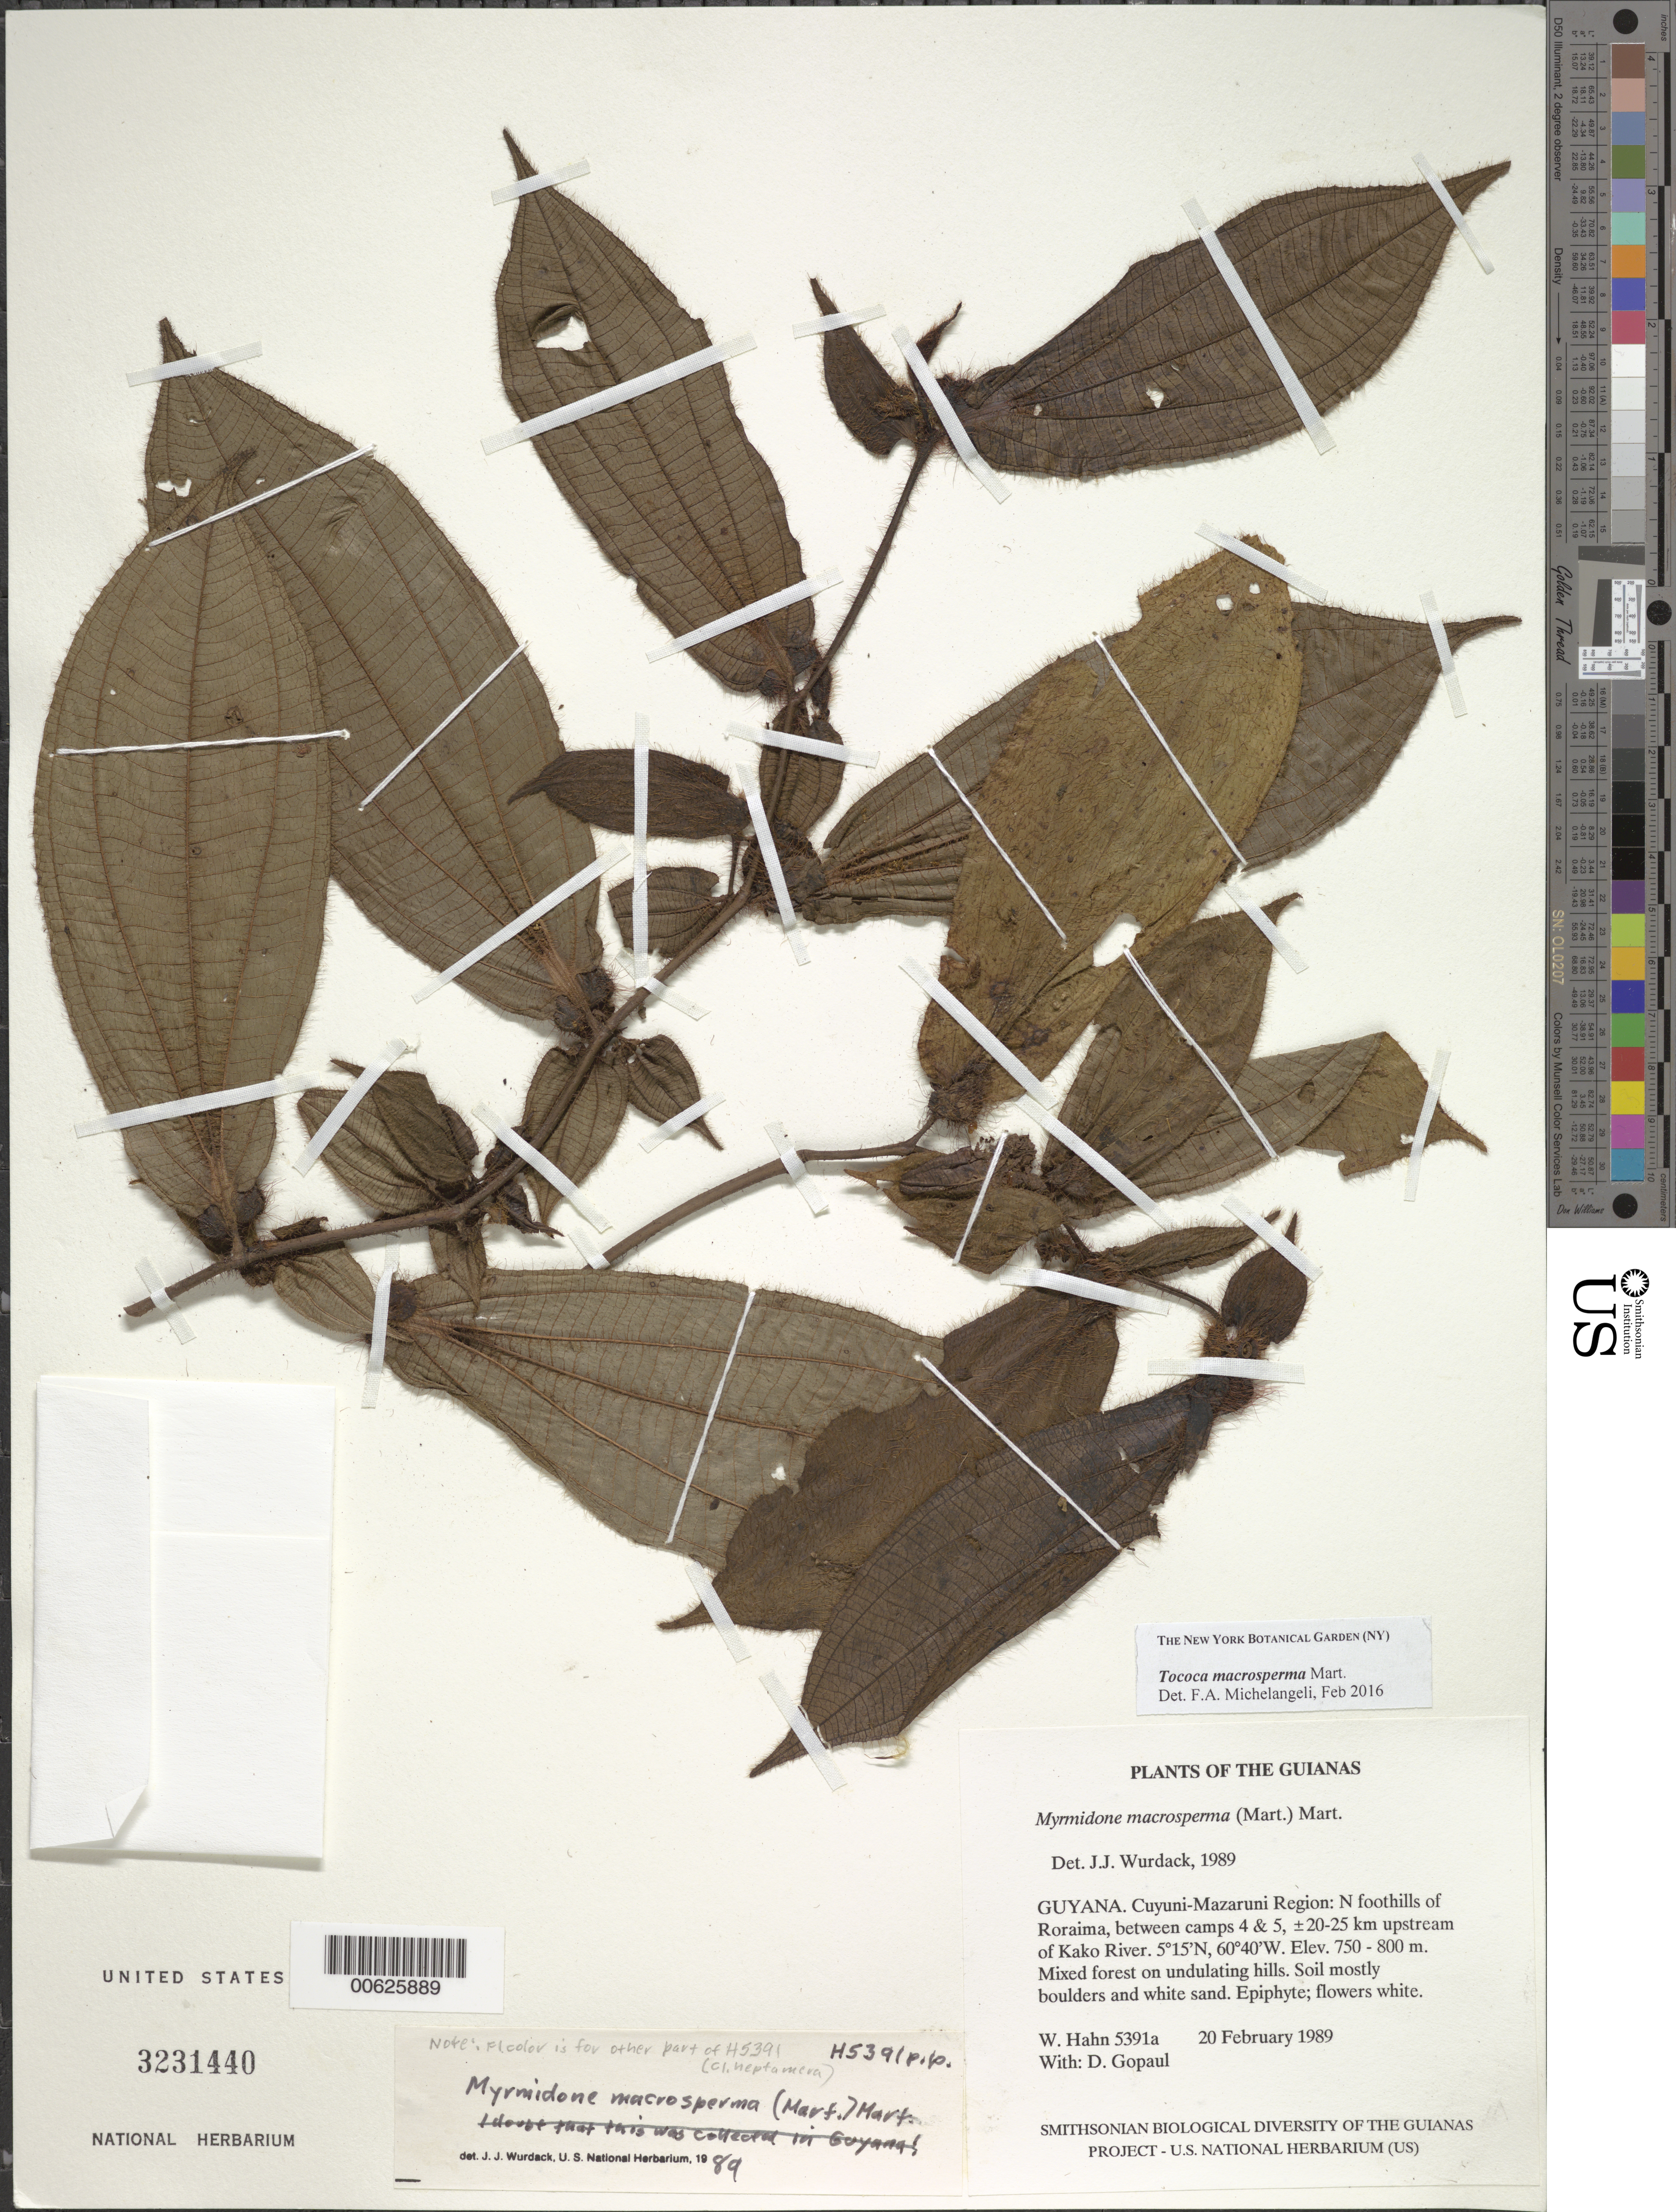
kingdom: Plantae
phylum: Tracheophyta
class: Magnoliopsida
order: Myrtales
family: Melastomataceae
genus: Myrmidone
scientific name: Myrmidone macrosperma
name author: (Mart.) Meisn.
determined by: Wurdack, John J., (US), US (UNITED STATES)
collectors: W. Hahn & D. Gopaul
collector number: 5391 a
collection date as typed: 20 February 1989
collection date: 1989-02-20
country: Guyana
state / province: Cuyuni-Mazaruni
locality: N foothills of Roraima, between camps 4 & 5, ±20-25 km upstream of Kako River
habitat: Mixed forest on undulating hills. Soil mostly boulders and white sand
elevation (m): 750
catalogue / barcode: US 3231440